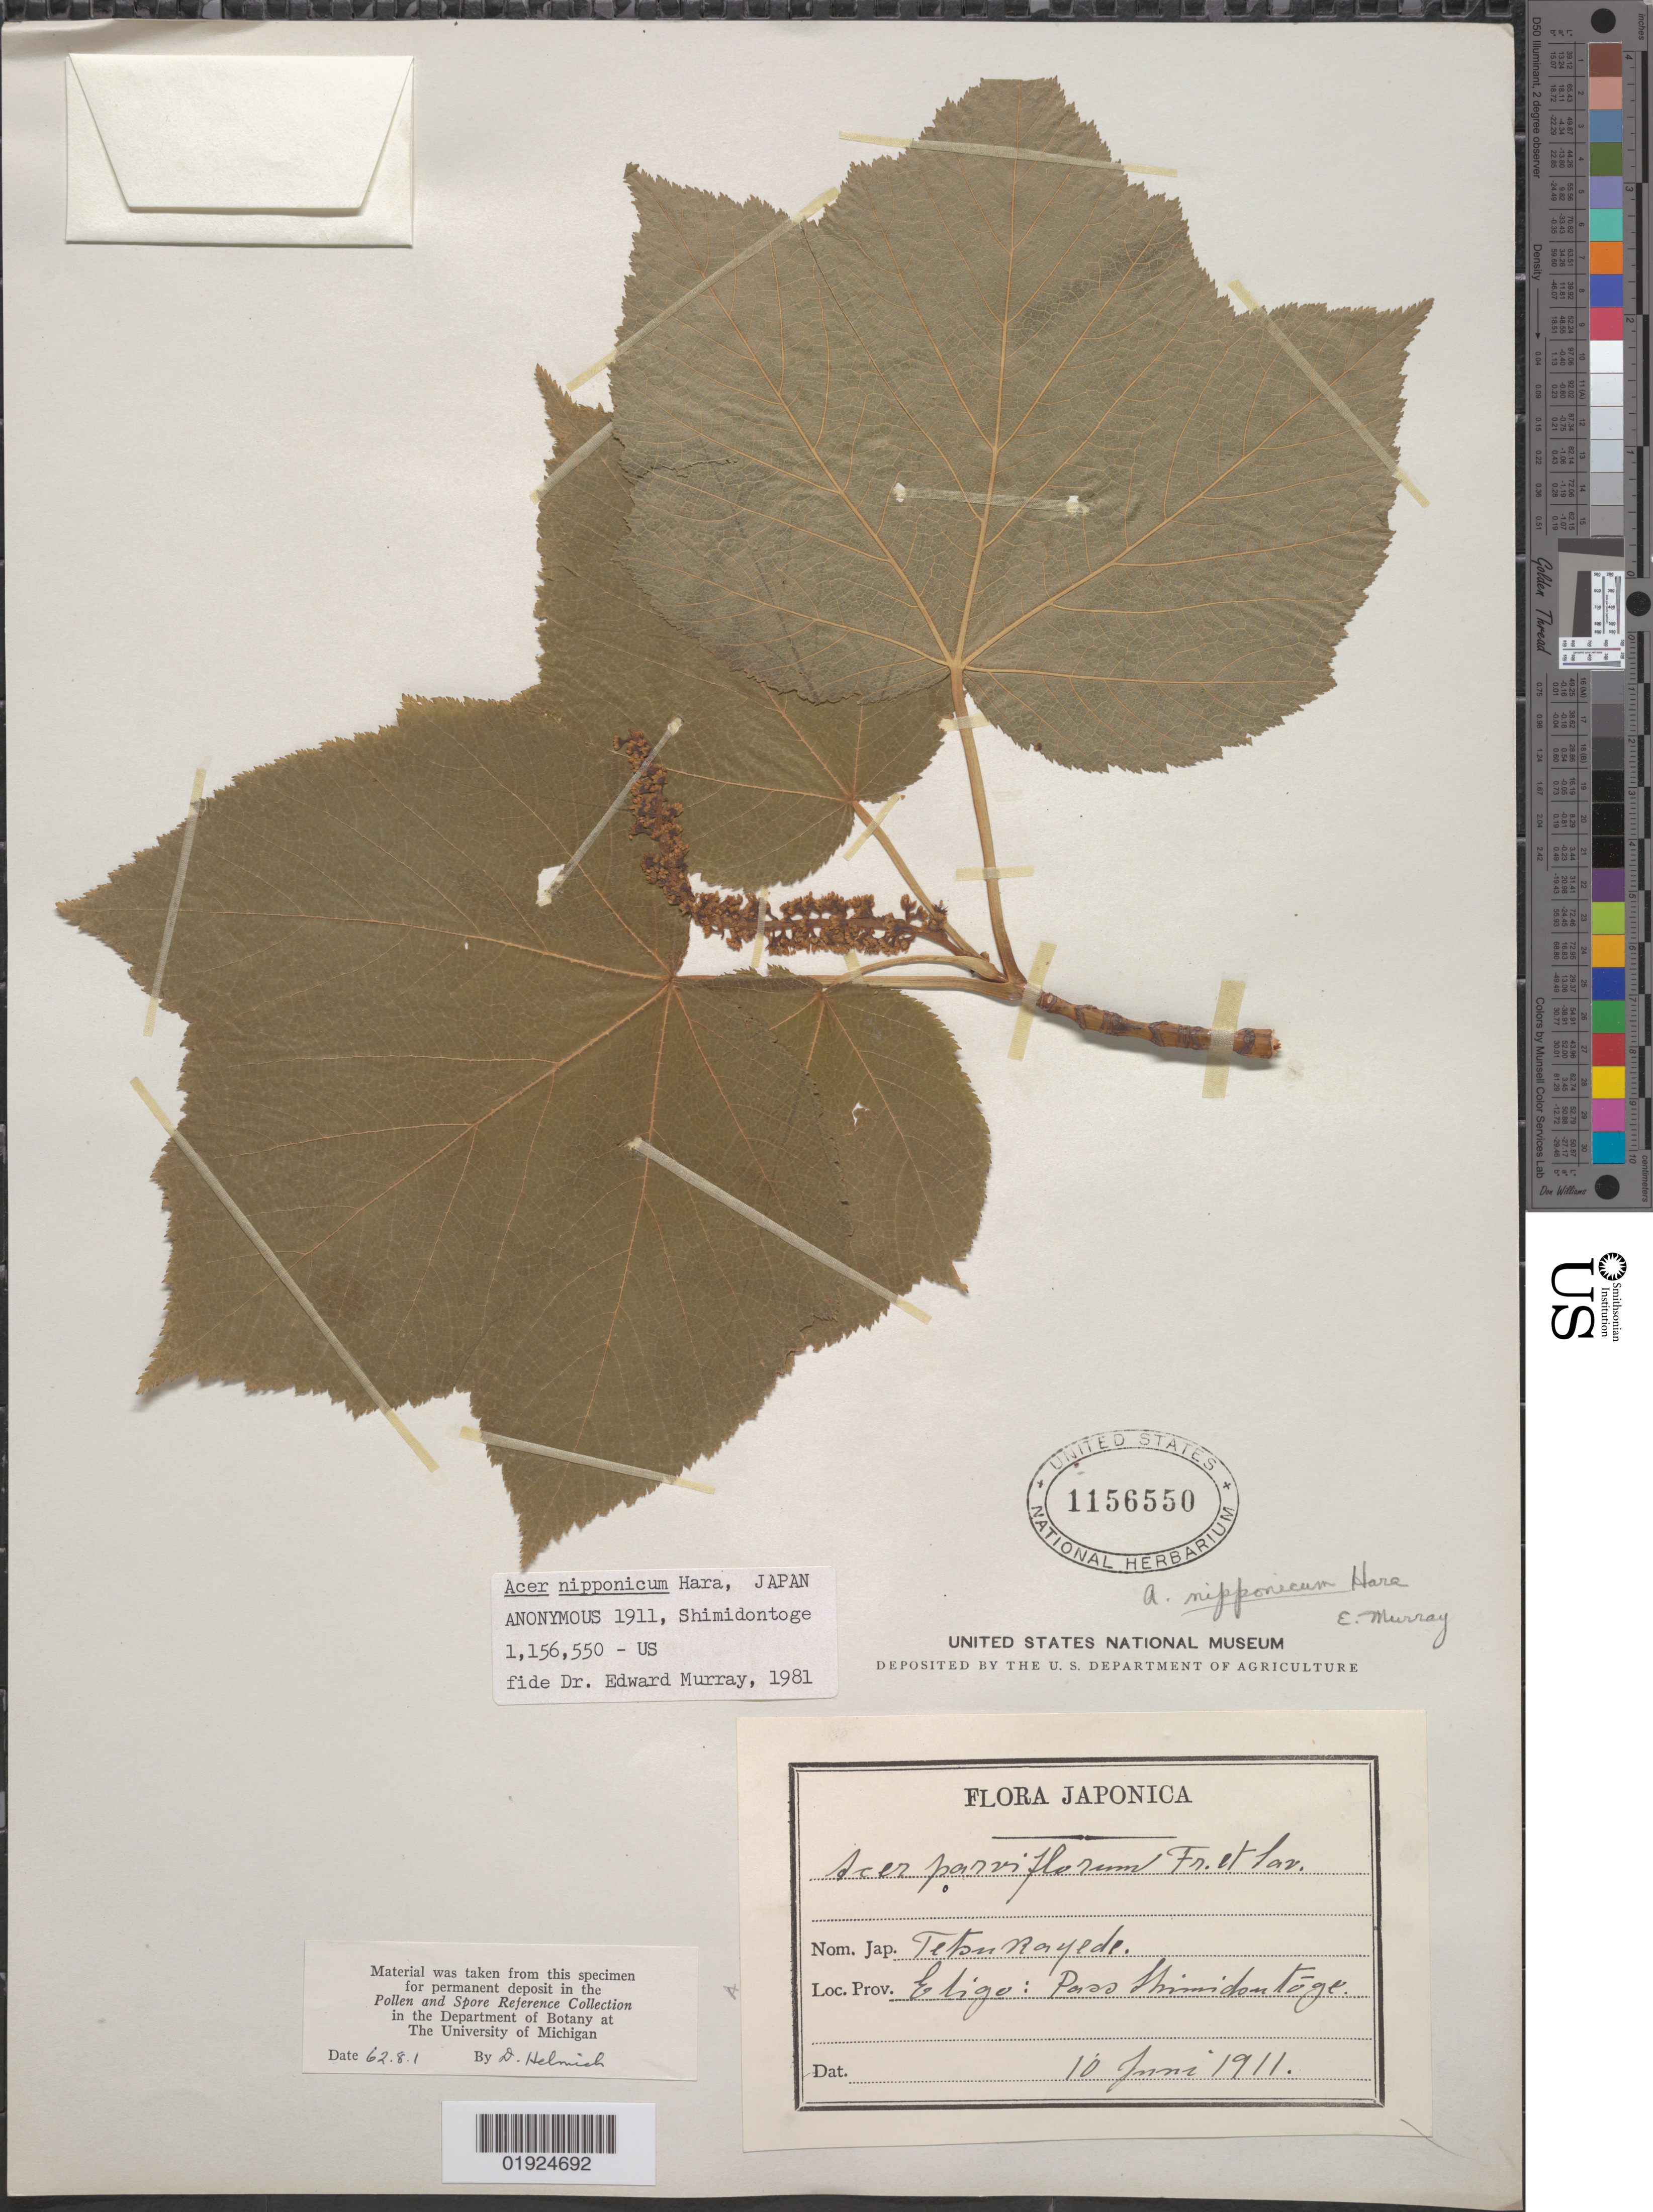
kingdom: Plantae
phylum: Tracheophyta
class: Magnoliopsida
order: Sapindales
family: Sapindaceae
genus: Acer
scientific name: Acer nipponicum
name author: (Franch. & Sav.) H. Hara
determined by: Murray, Edward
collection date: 1911-06-10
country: Japan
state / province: Niigata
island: Honshu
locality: Echigo [Niigata], Pass Shimidontoge [?]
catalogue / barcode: US 1156550